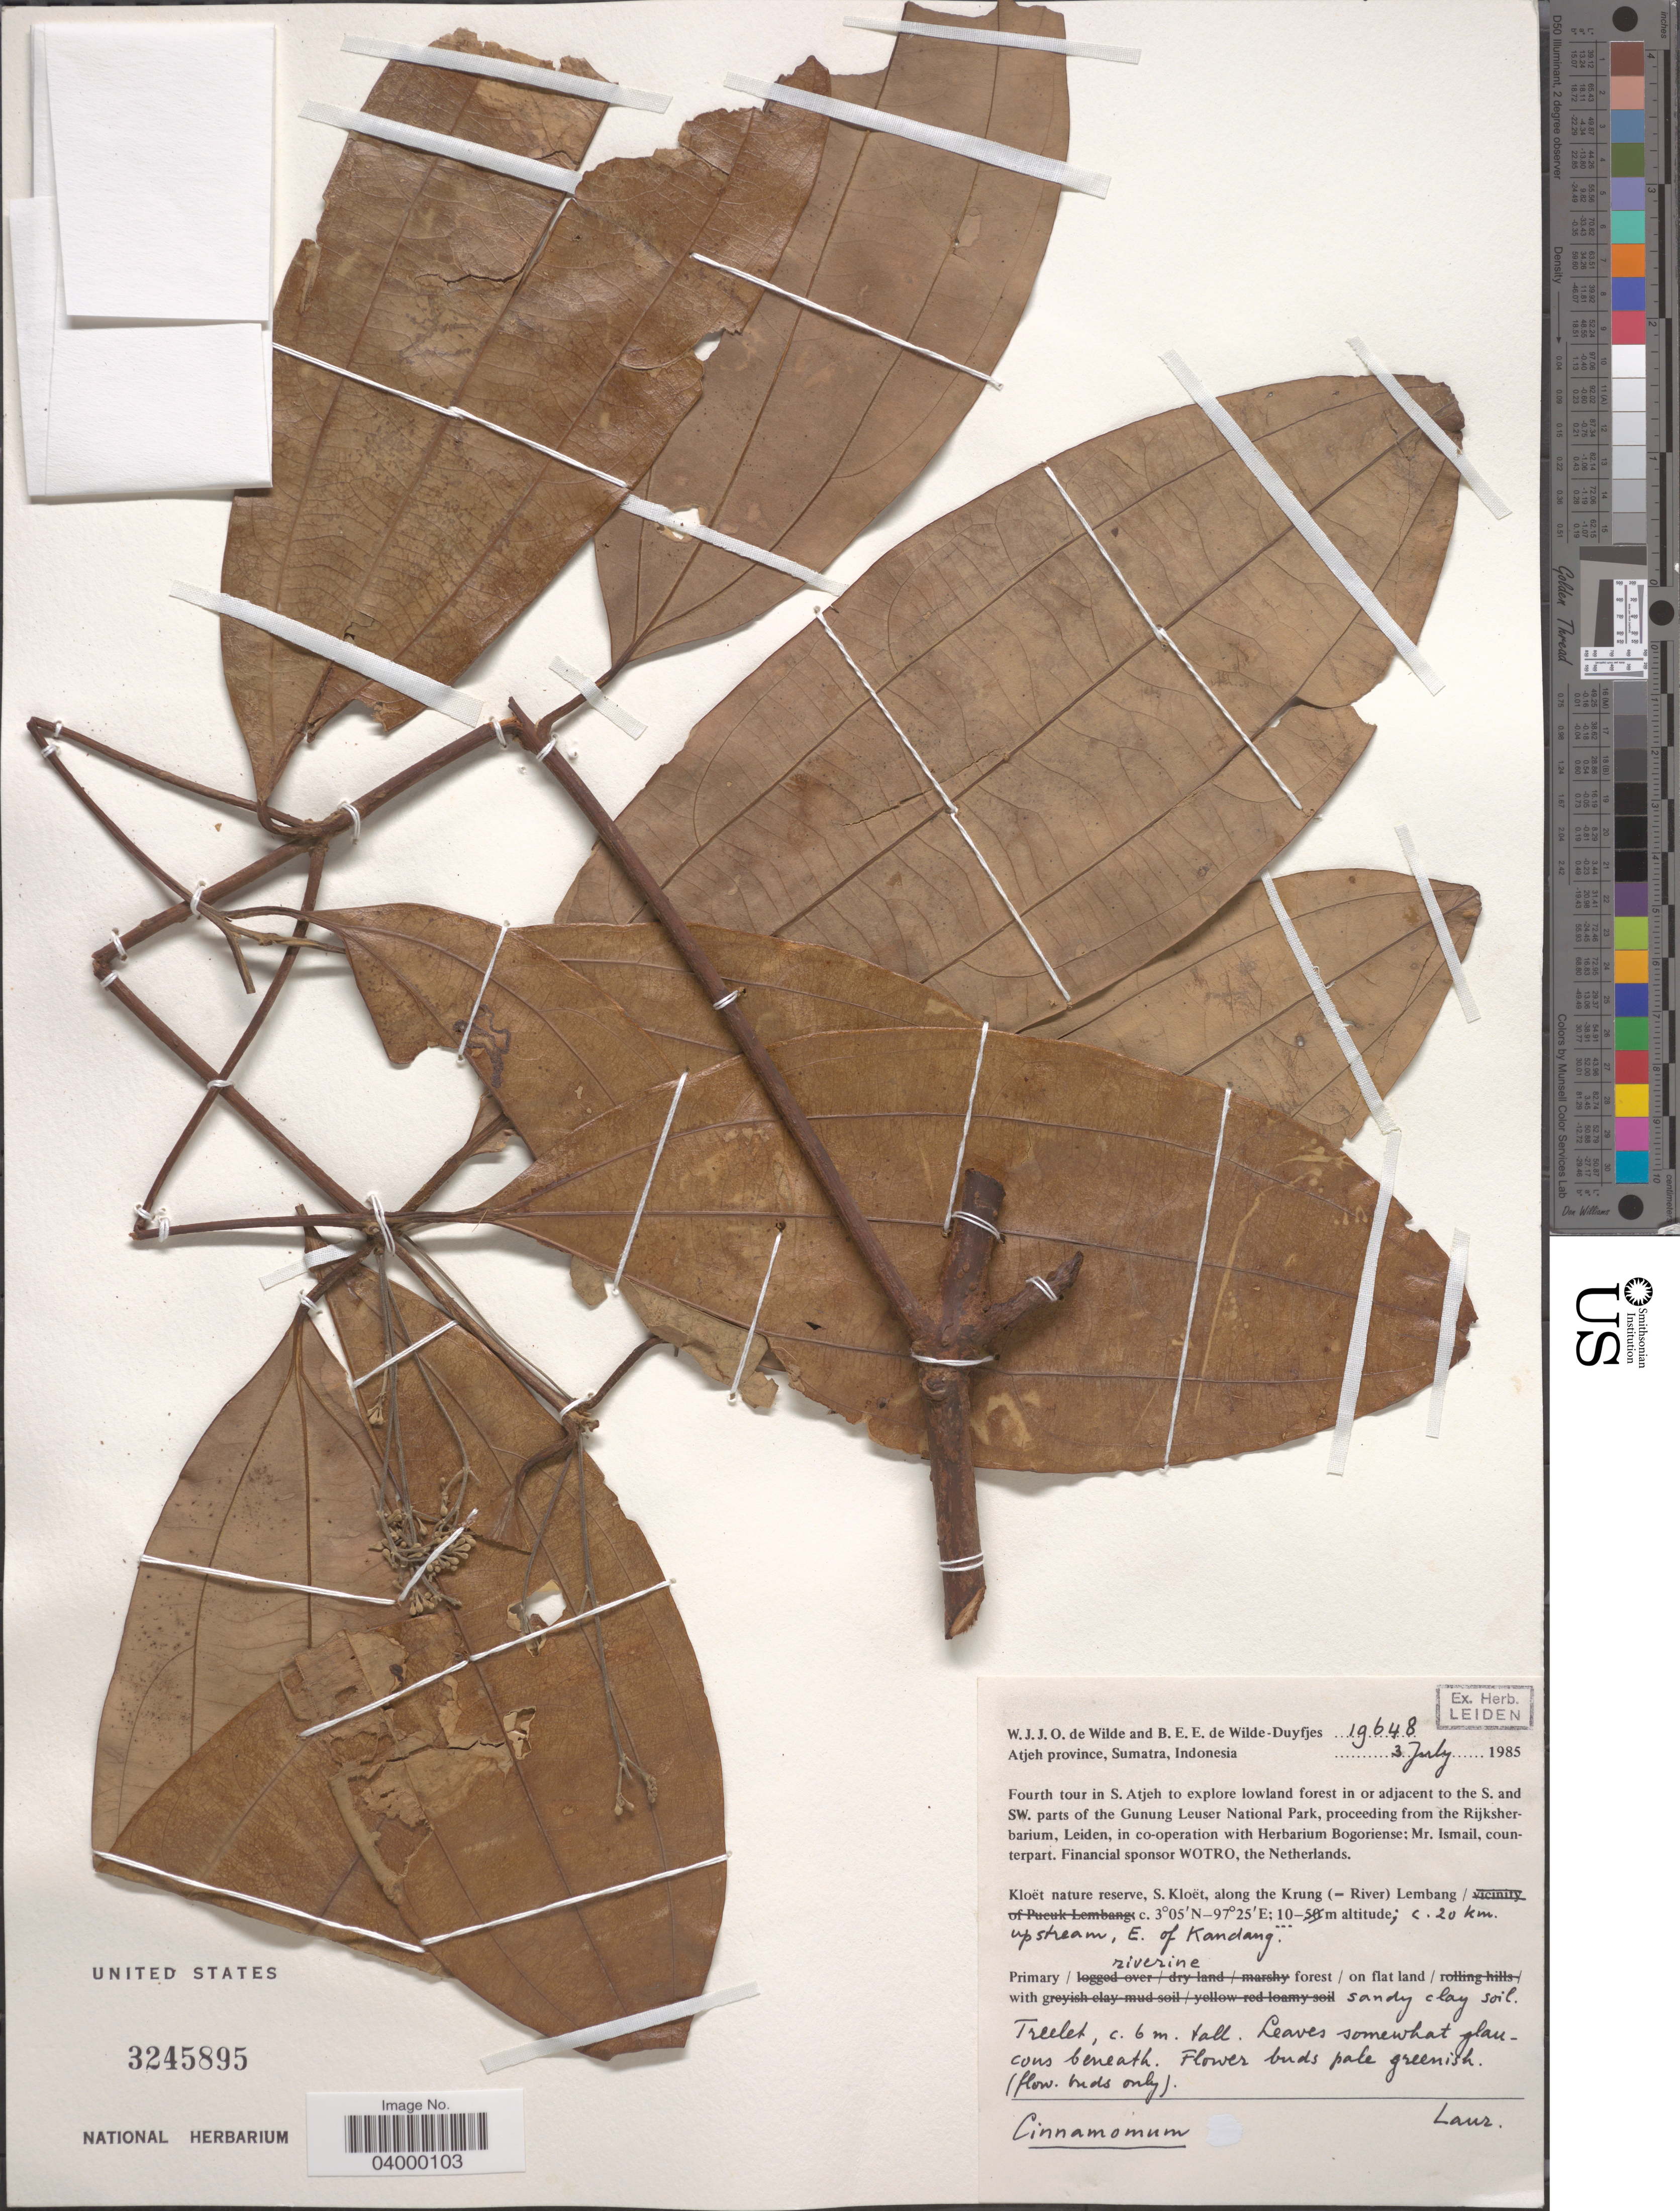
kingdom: Plantae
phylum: Tracheophyta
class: Magnoliopsida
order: Laurales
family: Lauraceae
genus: Cinnamomum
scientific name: Cinnamomum sp.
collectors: W. J. de Wilde & B. E. de Wilde-Duyfjes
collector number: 19648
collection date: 1985-07-03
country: Indonesia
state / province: Sumatra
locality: Atjeh Province. Fourth tour in S. Atjeh in or adjacent to the S. and SW. parts of the Gunung Leuser National Park [unsure placement]. Kloët nature reserve, S. Kloët, along the Krung (= River) Lembang; c. 20 km. upstream, E. of Kandang.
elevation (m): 10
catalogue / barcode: US 3245895